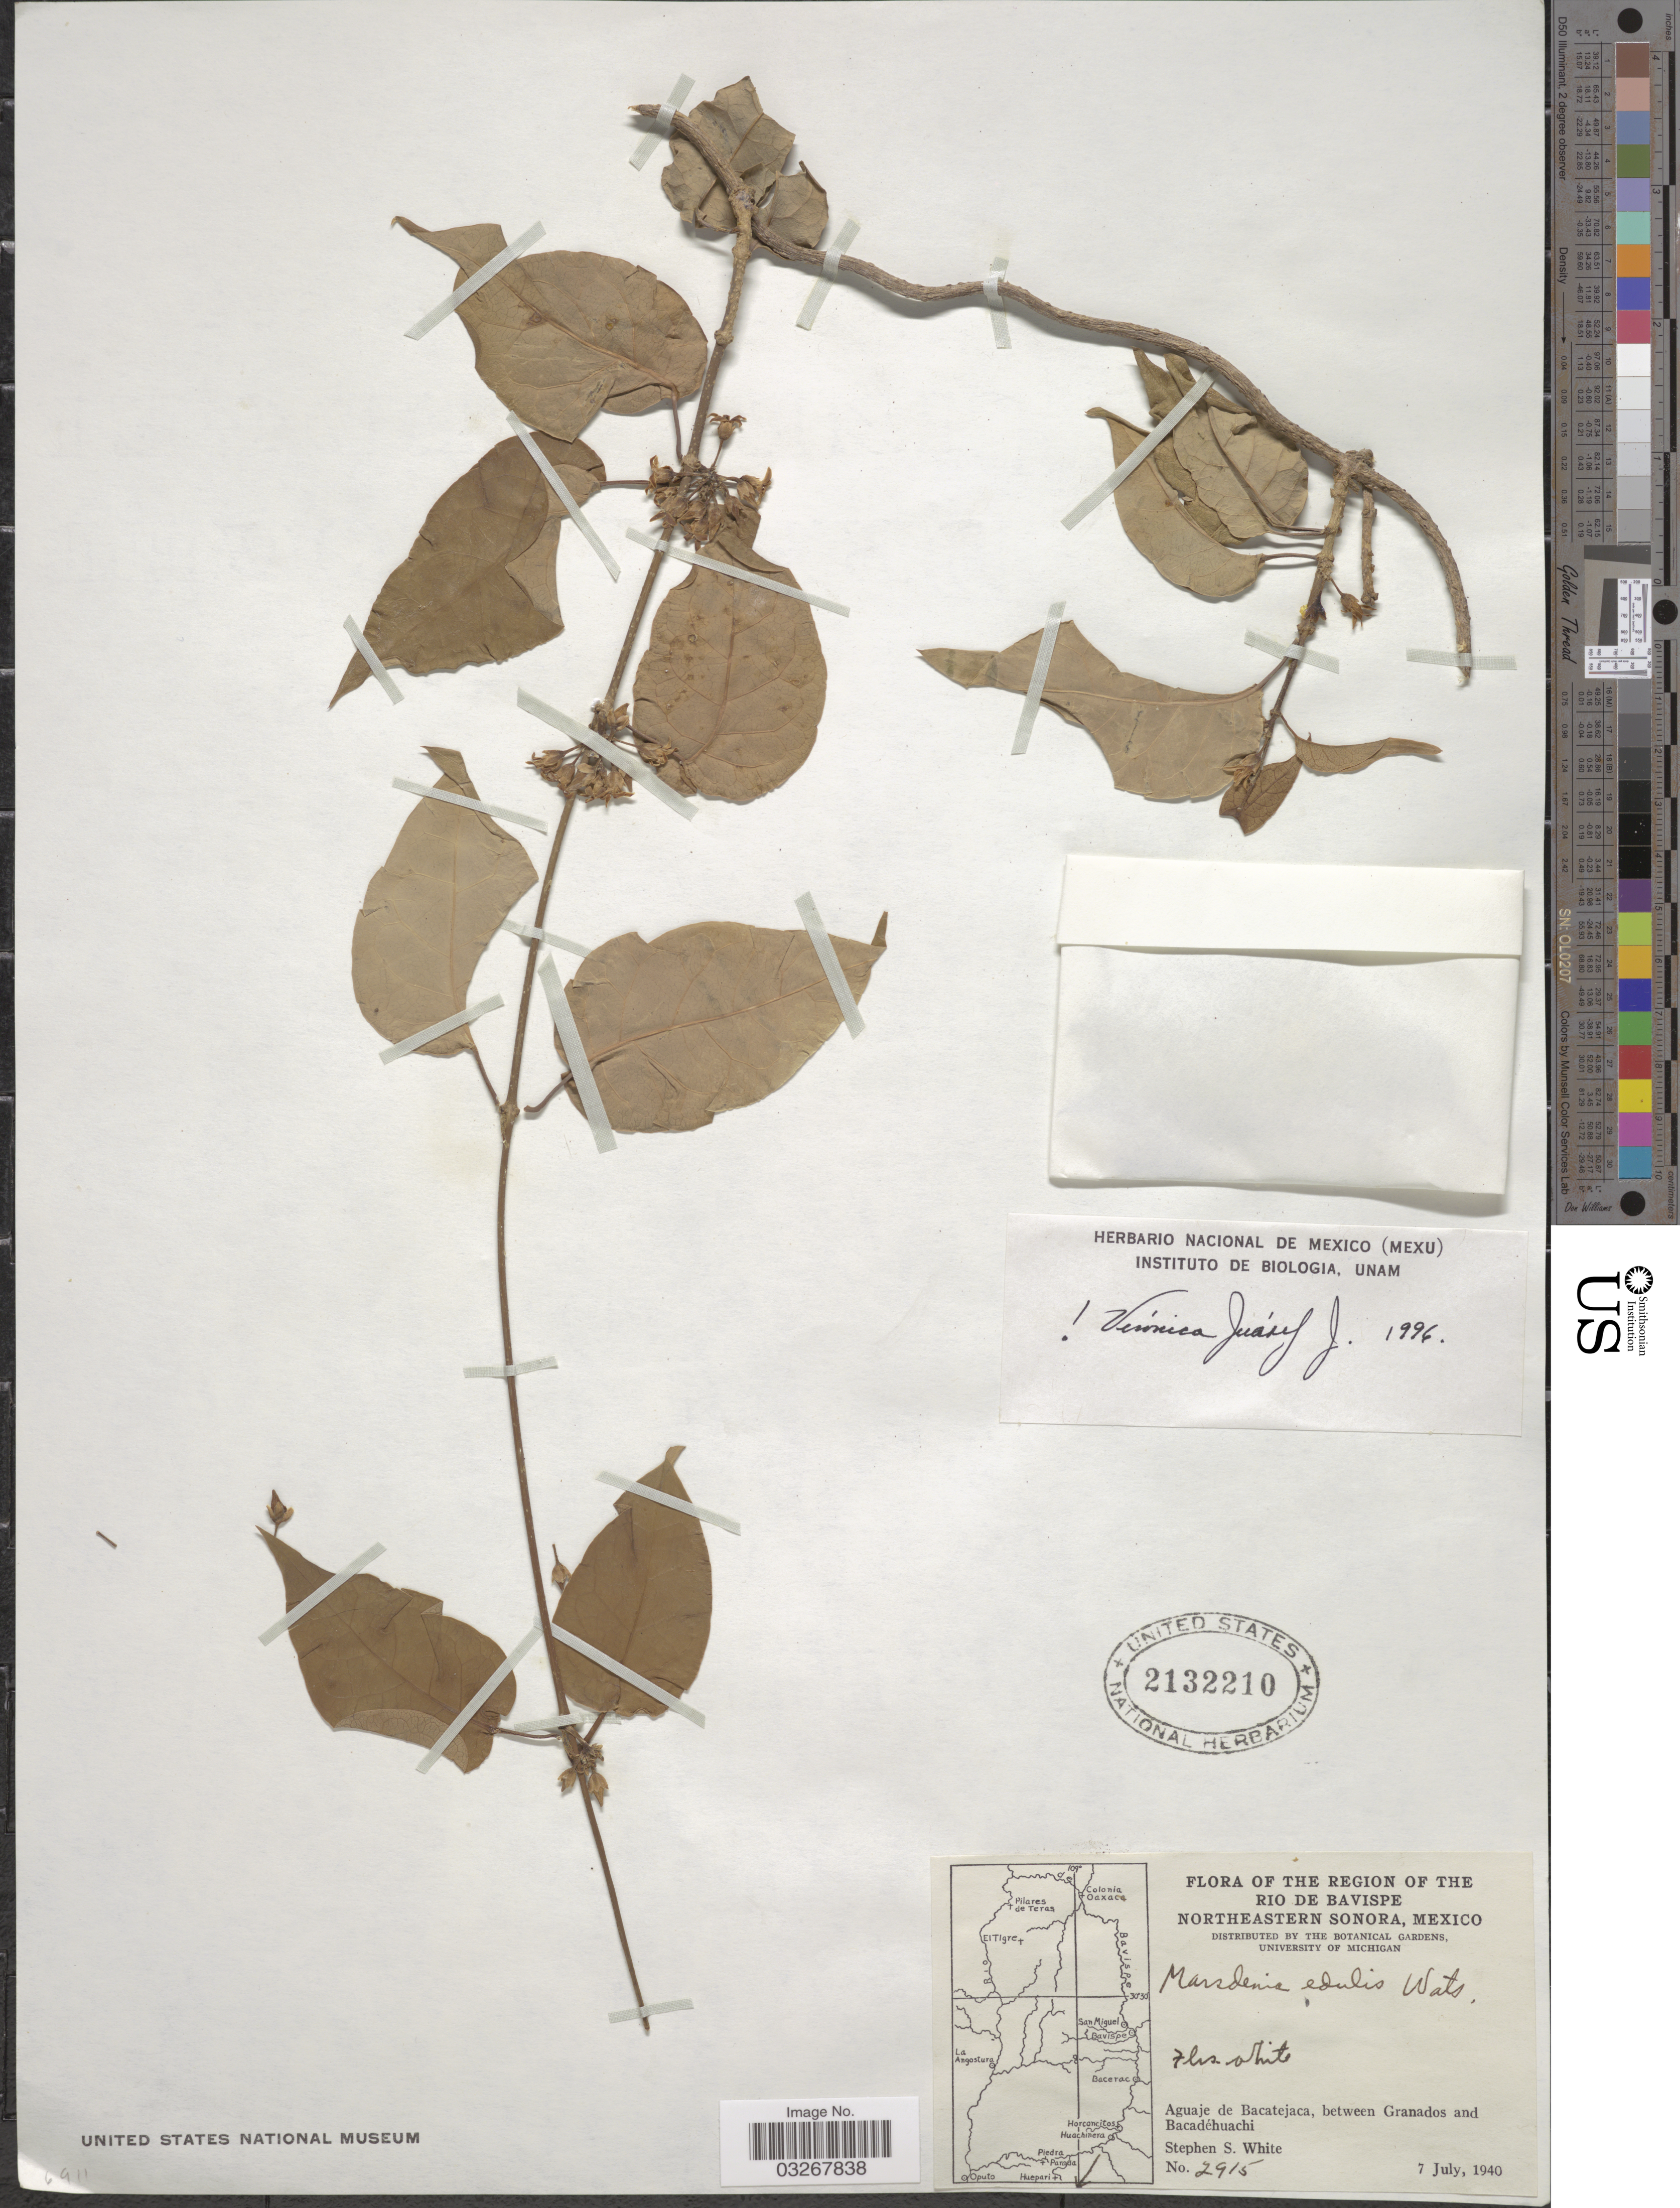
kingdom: Plantae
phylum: Tracheophyta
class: Magnoliopsida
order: Gentianales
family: Apocynaceae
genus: Marsdenia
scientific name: Marsdenia edulis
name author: S. Watson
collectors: S. S. White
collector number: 2915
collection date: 1940-07-07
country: Mexico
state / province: Sonora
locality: The region of the Rio de Bavispe. Northeastern Sonora. Aguaje de Bacatejaca, between Granados and Bacadéhuachi.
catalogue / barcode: US 2132210